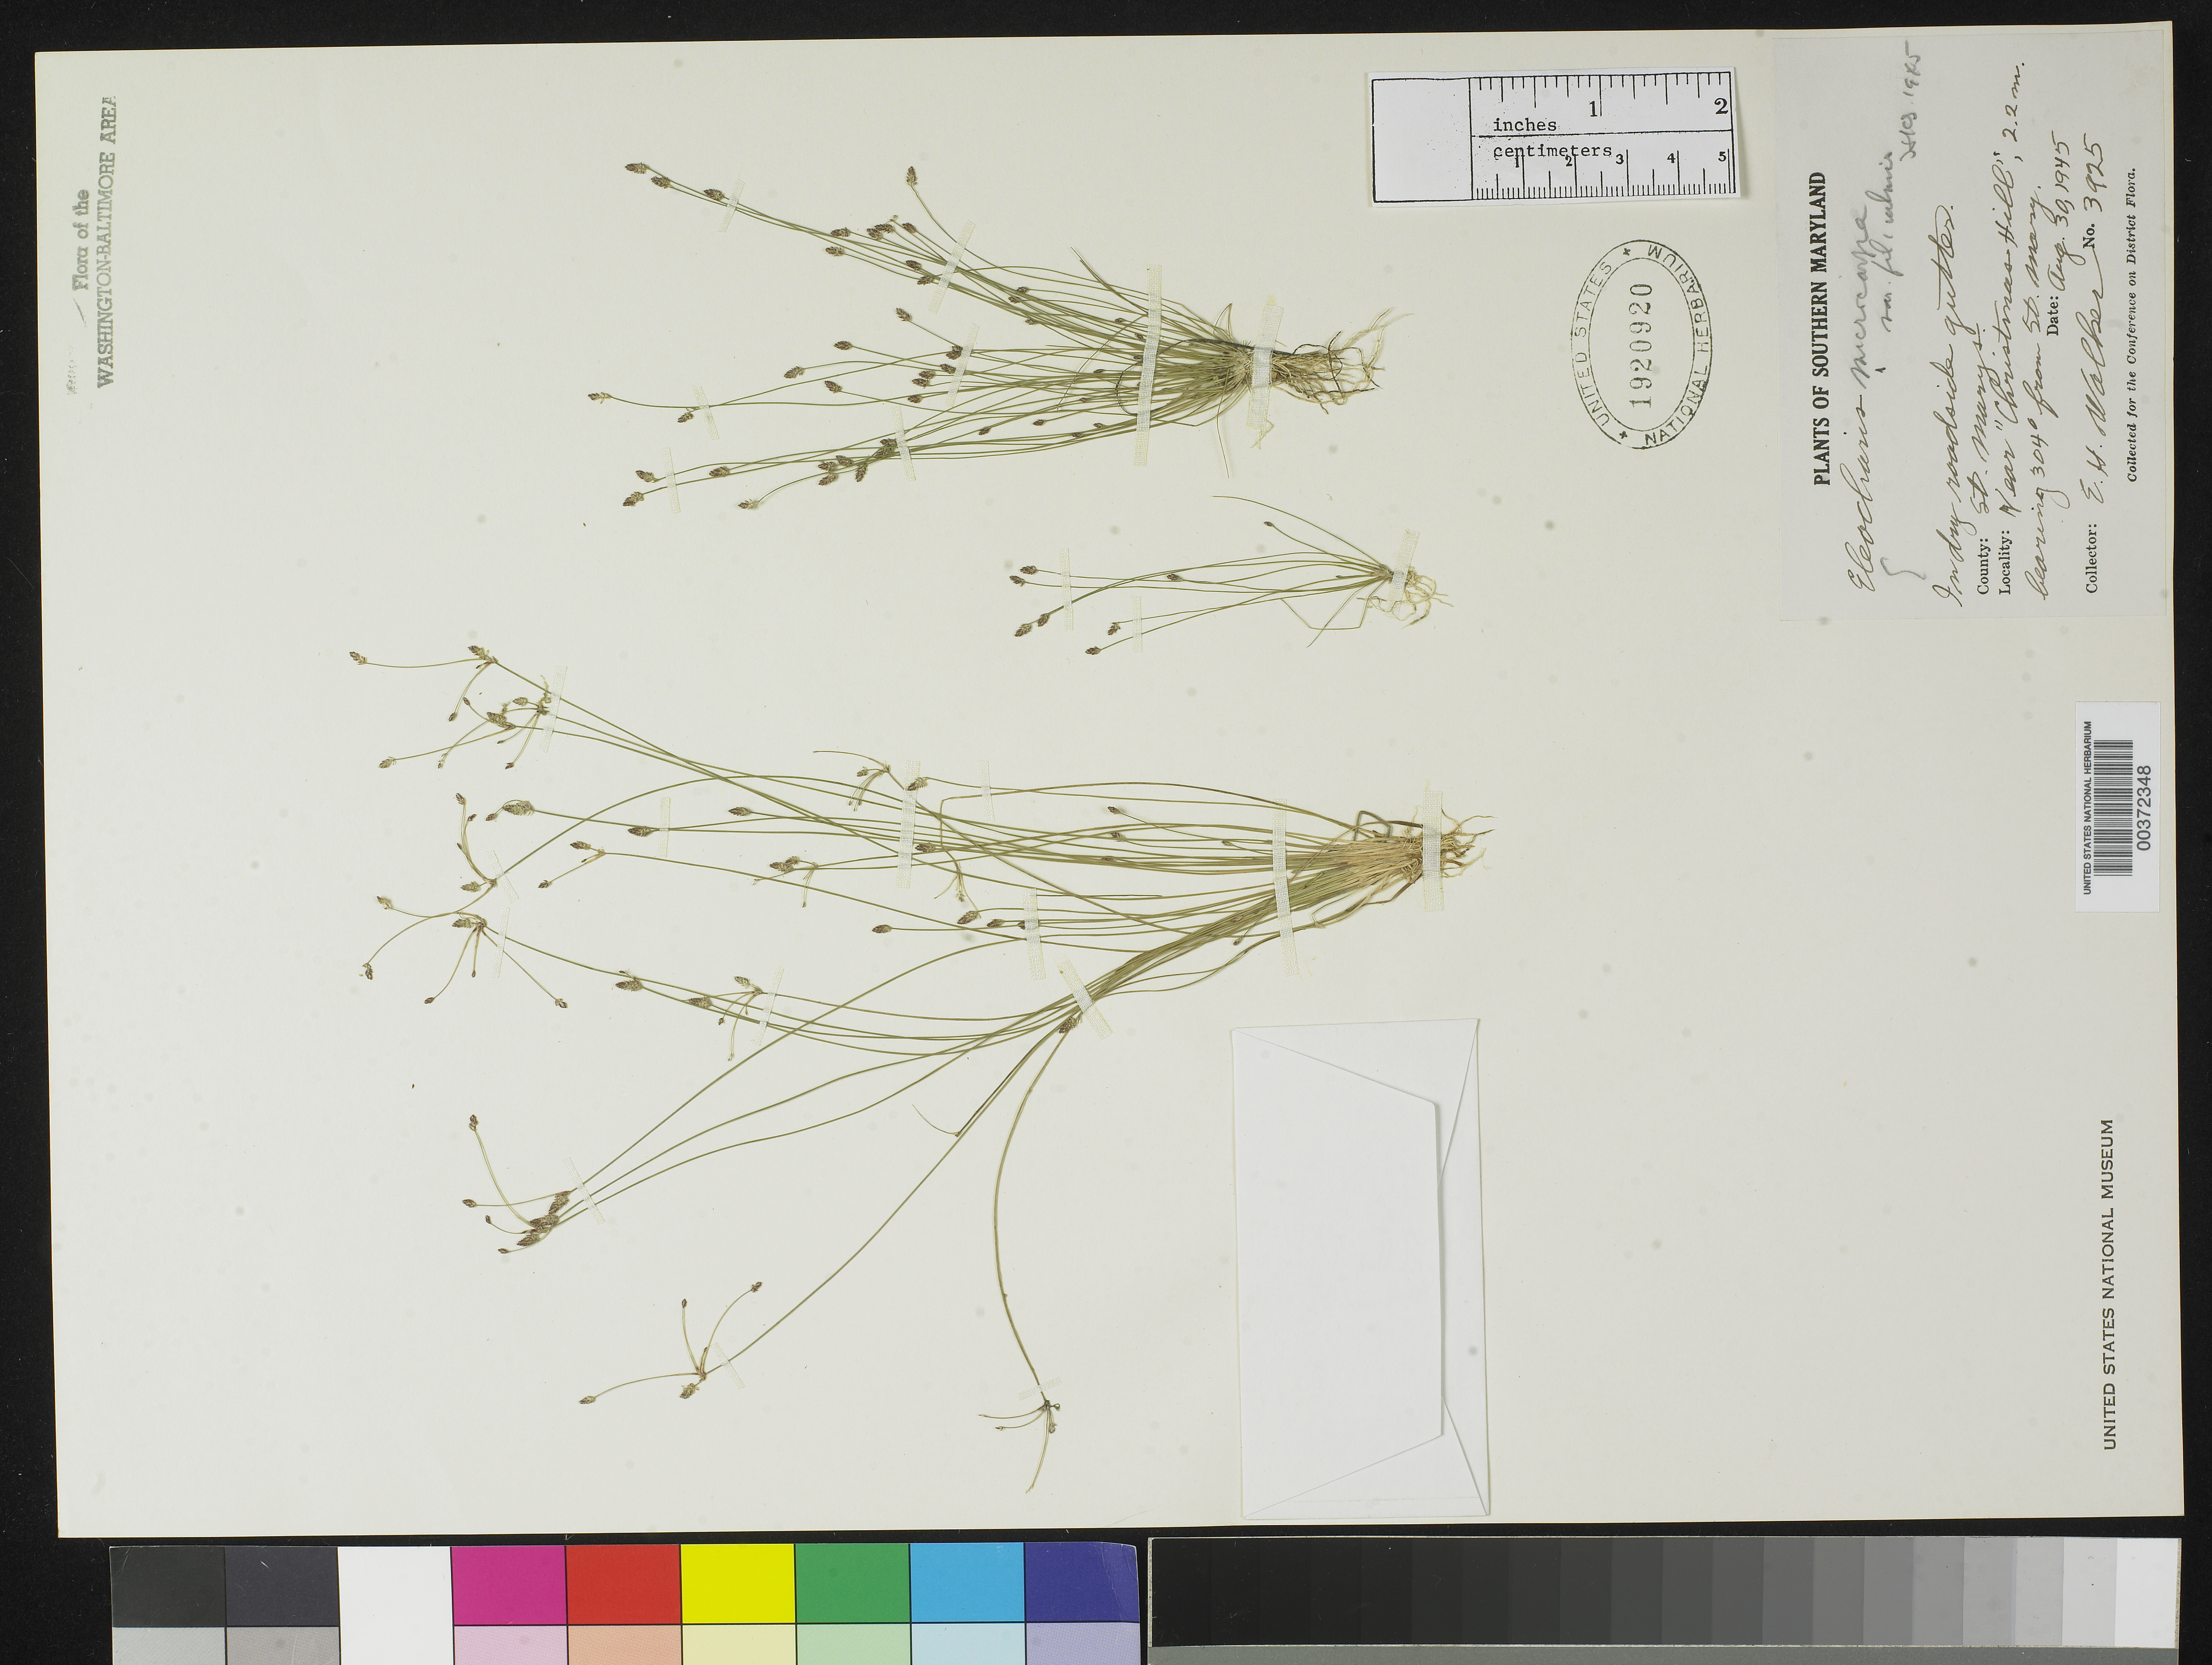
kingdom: Plantae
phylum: Tracheophyta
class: Liliopsida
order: Poales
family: Cyperaceae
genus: Eleocharis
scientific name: Eleocharis microcarpa var. filiculmis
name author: Torr.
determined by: Strong, M. T., (US), Smithsonian Institution - National Museum of Natural History (UNITED STATES)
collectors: E. H. Walker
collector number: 3925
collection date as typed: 30 Aug 1945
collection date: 1945-08-30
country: United States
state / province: Maryland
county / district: St. Mary's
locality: Christmas Hill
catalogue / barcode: US 1920920